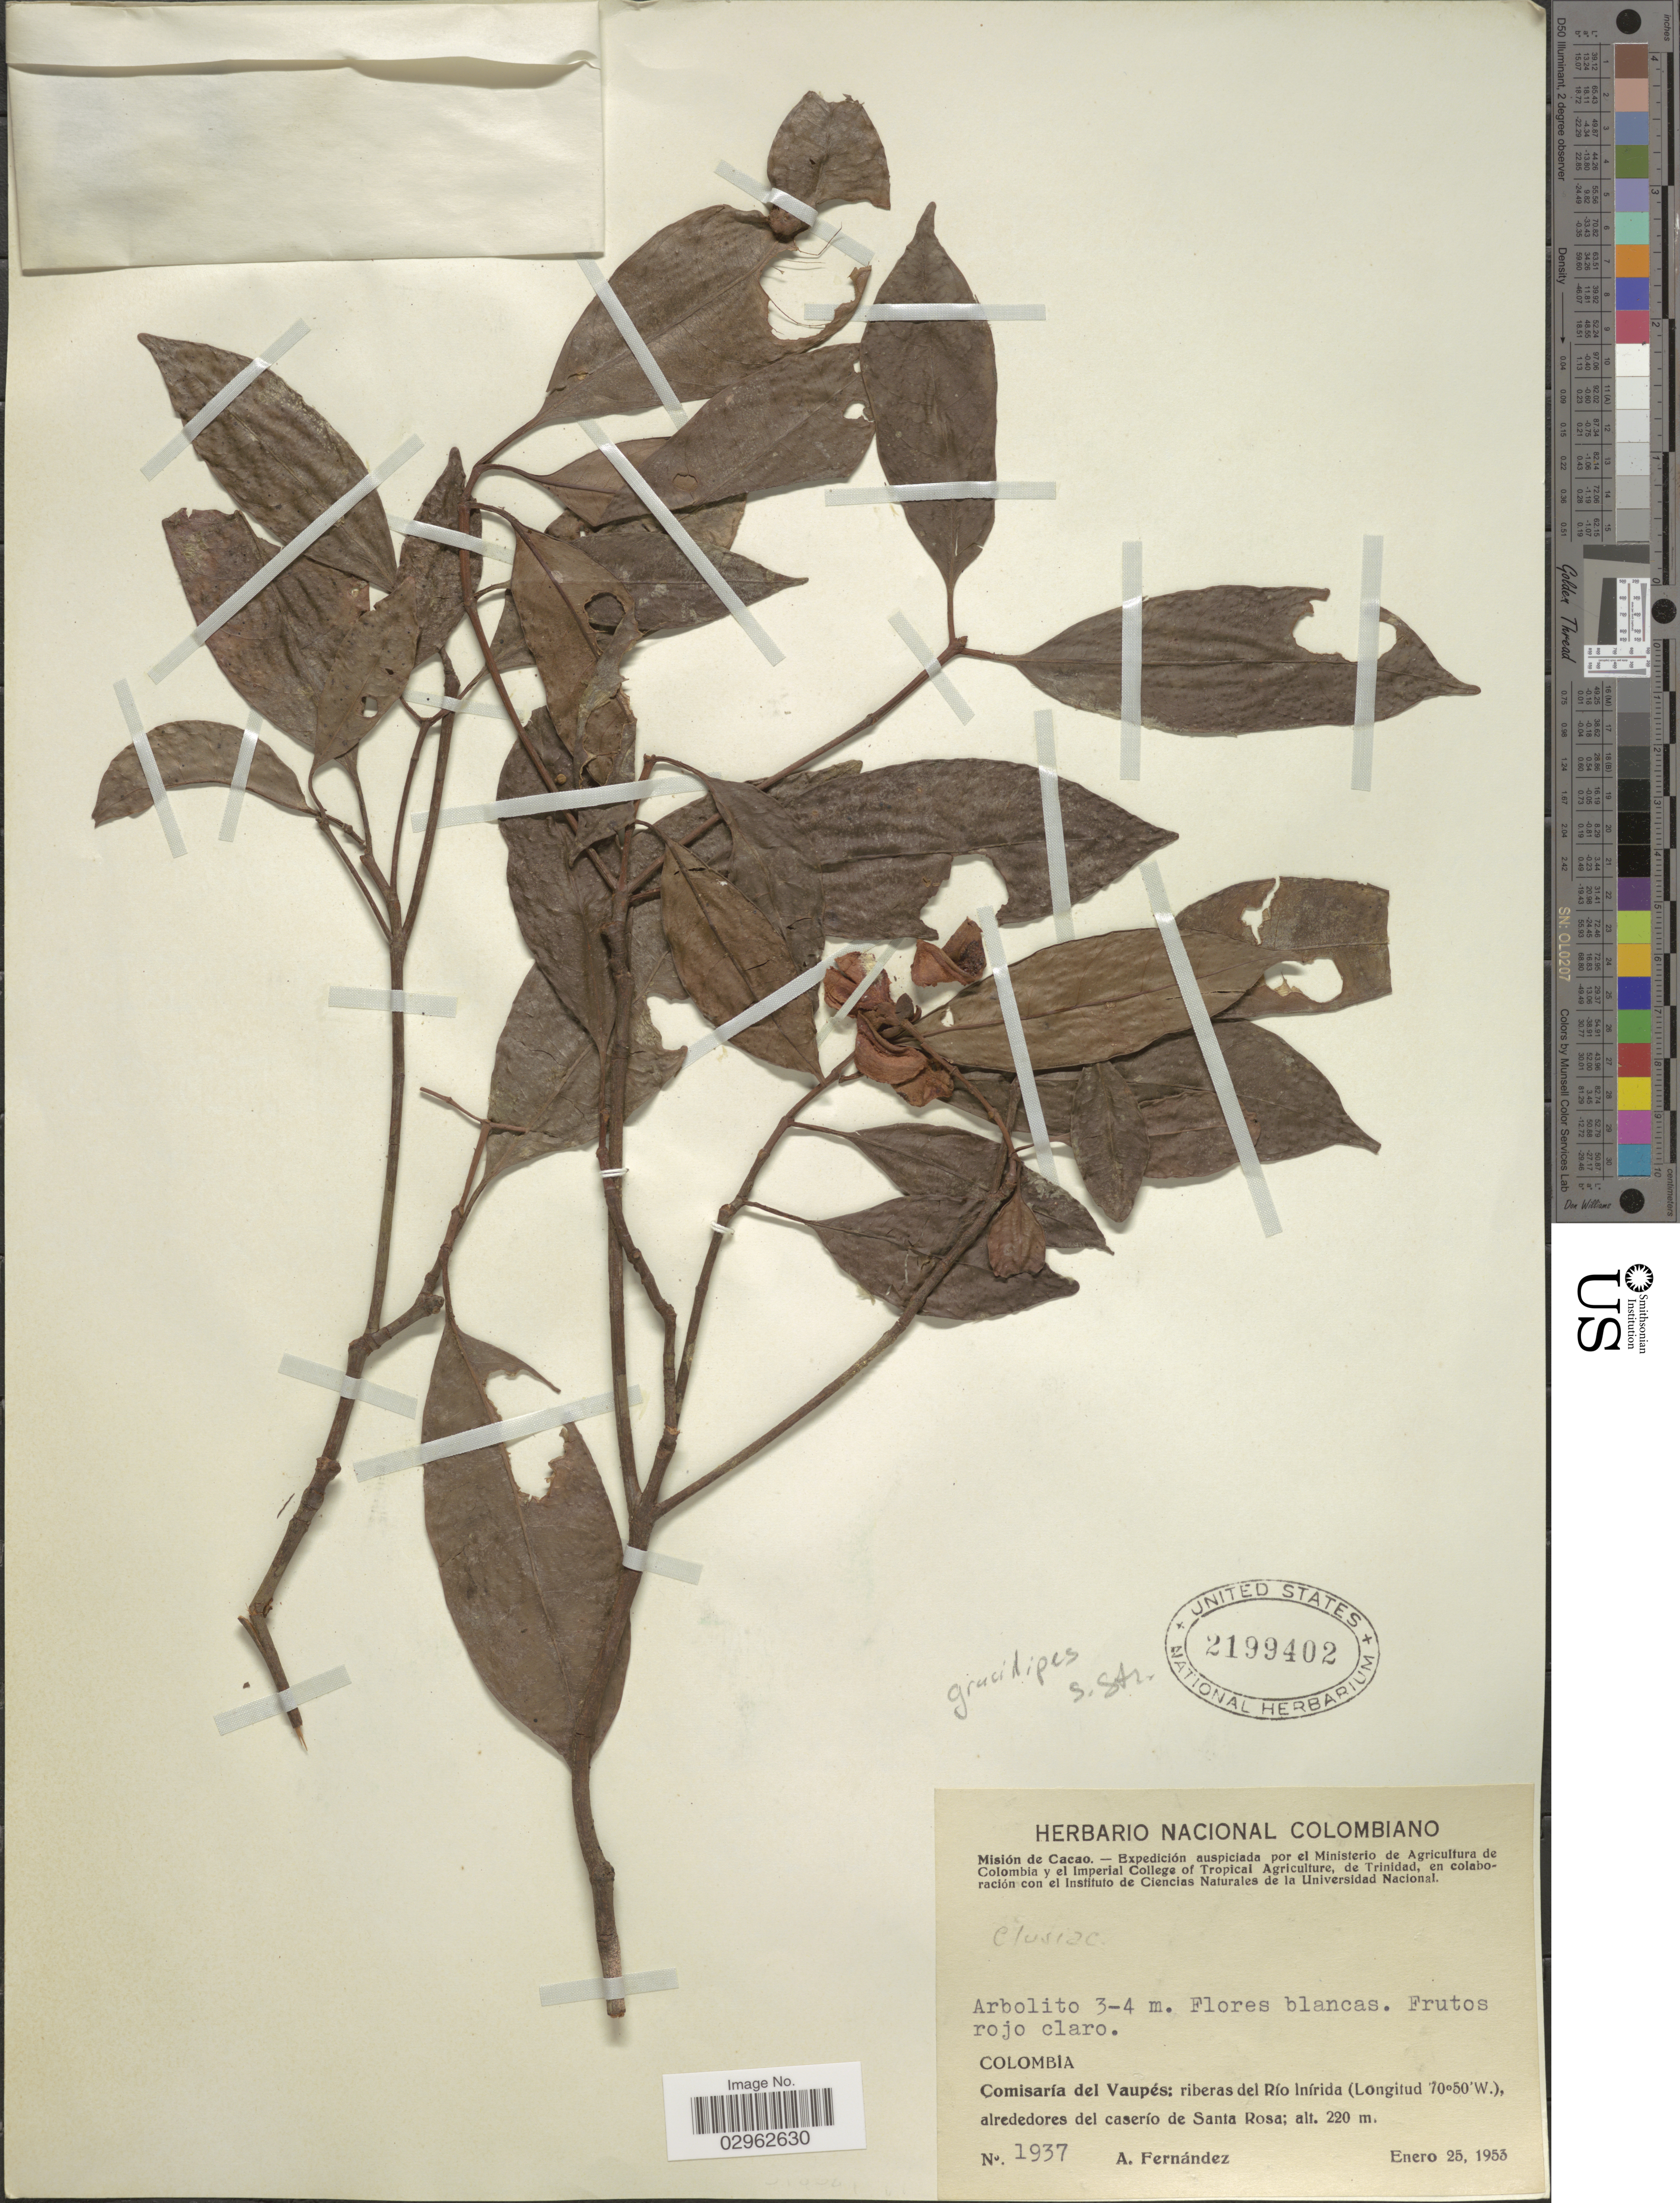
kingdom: Plantae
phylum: Tracheophyta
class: Magnoliopsida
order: Malpighiales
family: Clusiaceae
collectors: A. Fernández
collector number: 1937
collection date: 1953-01-25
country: Colombia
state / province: Vaupés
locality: Comisaría del Vaupés: riberas del Río Inírida, alrededores del caserío de Santa Rosa.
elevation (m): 220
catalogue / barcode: US 2199402